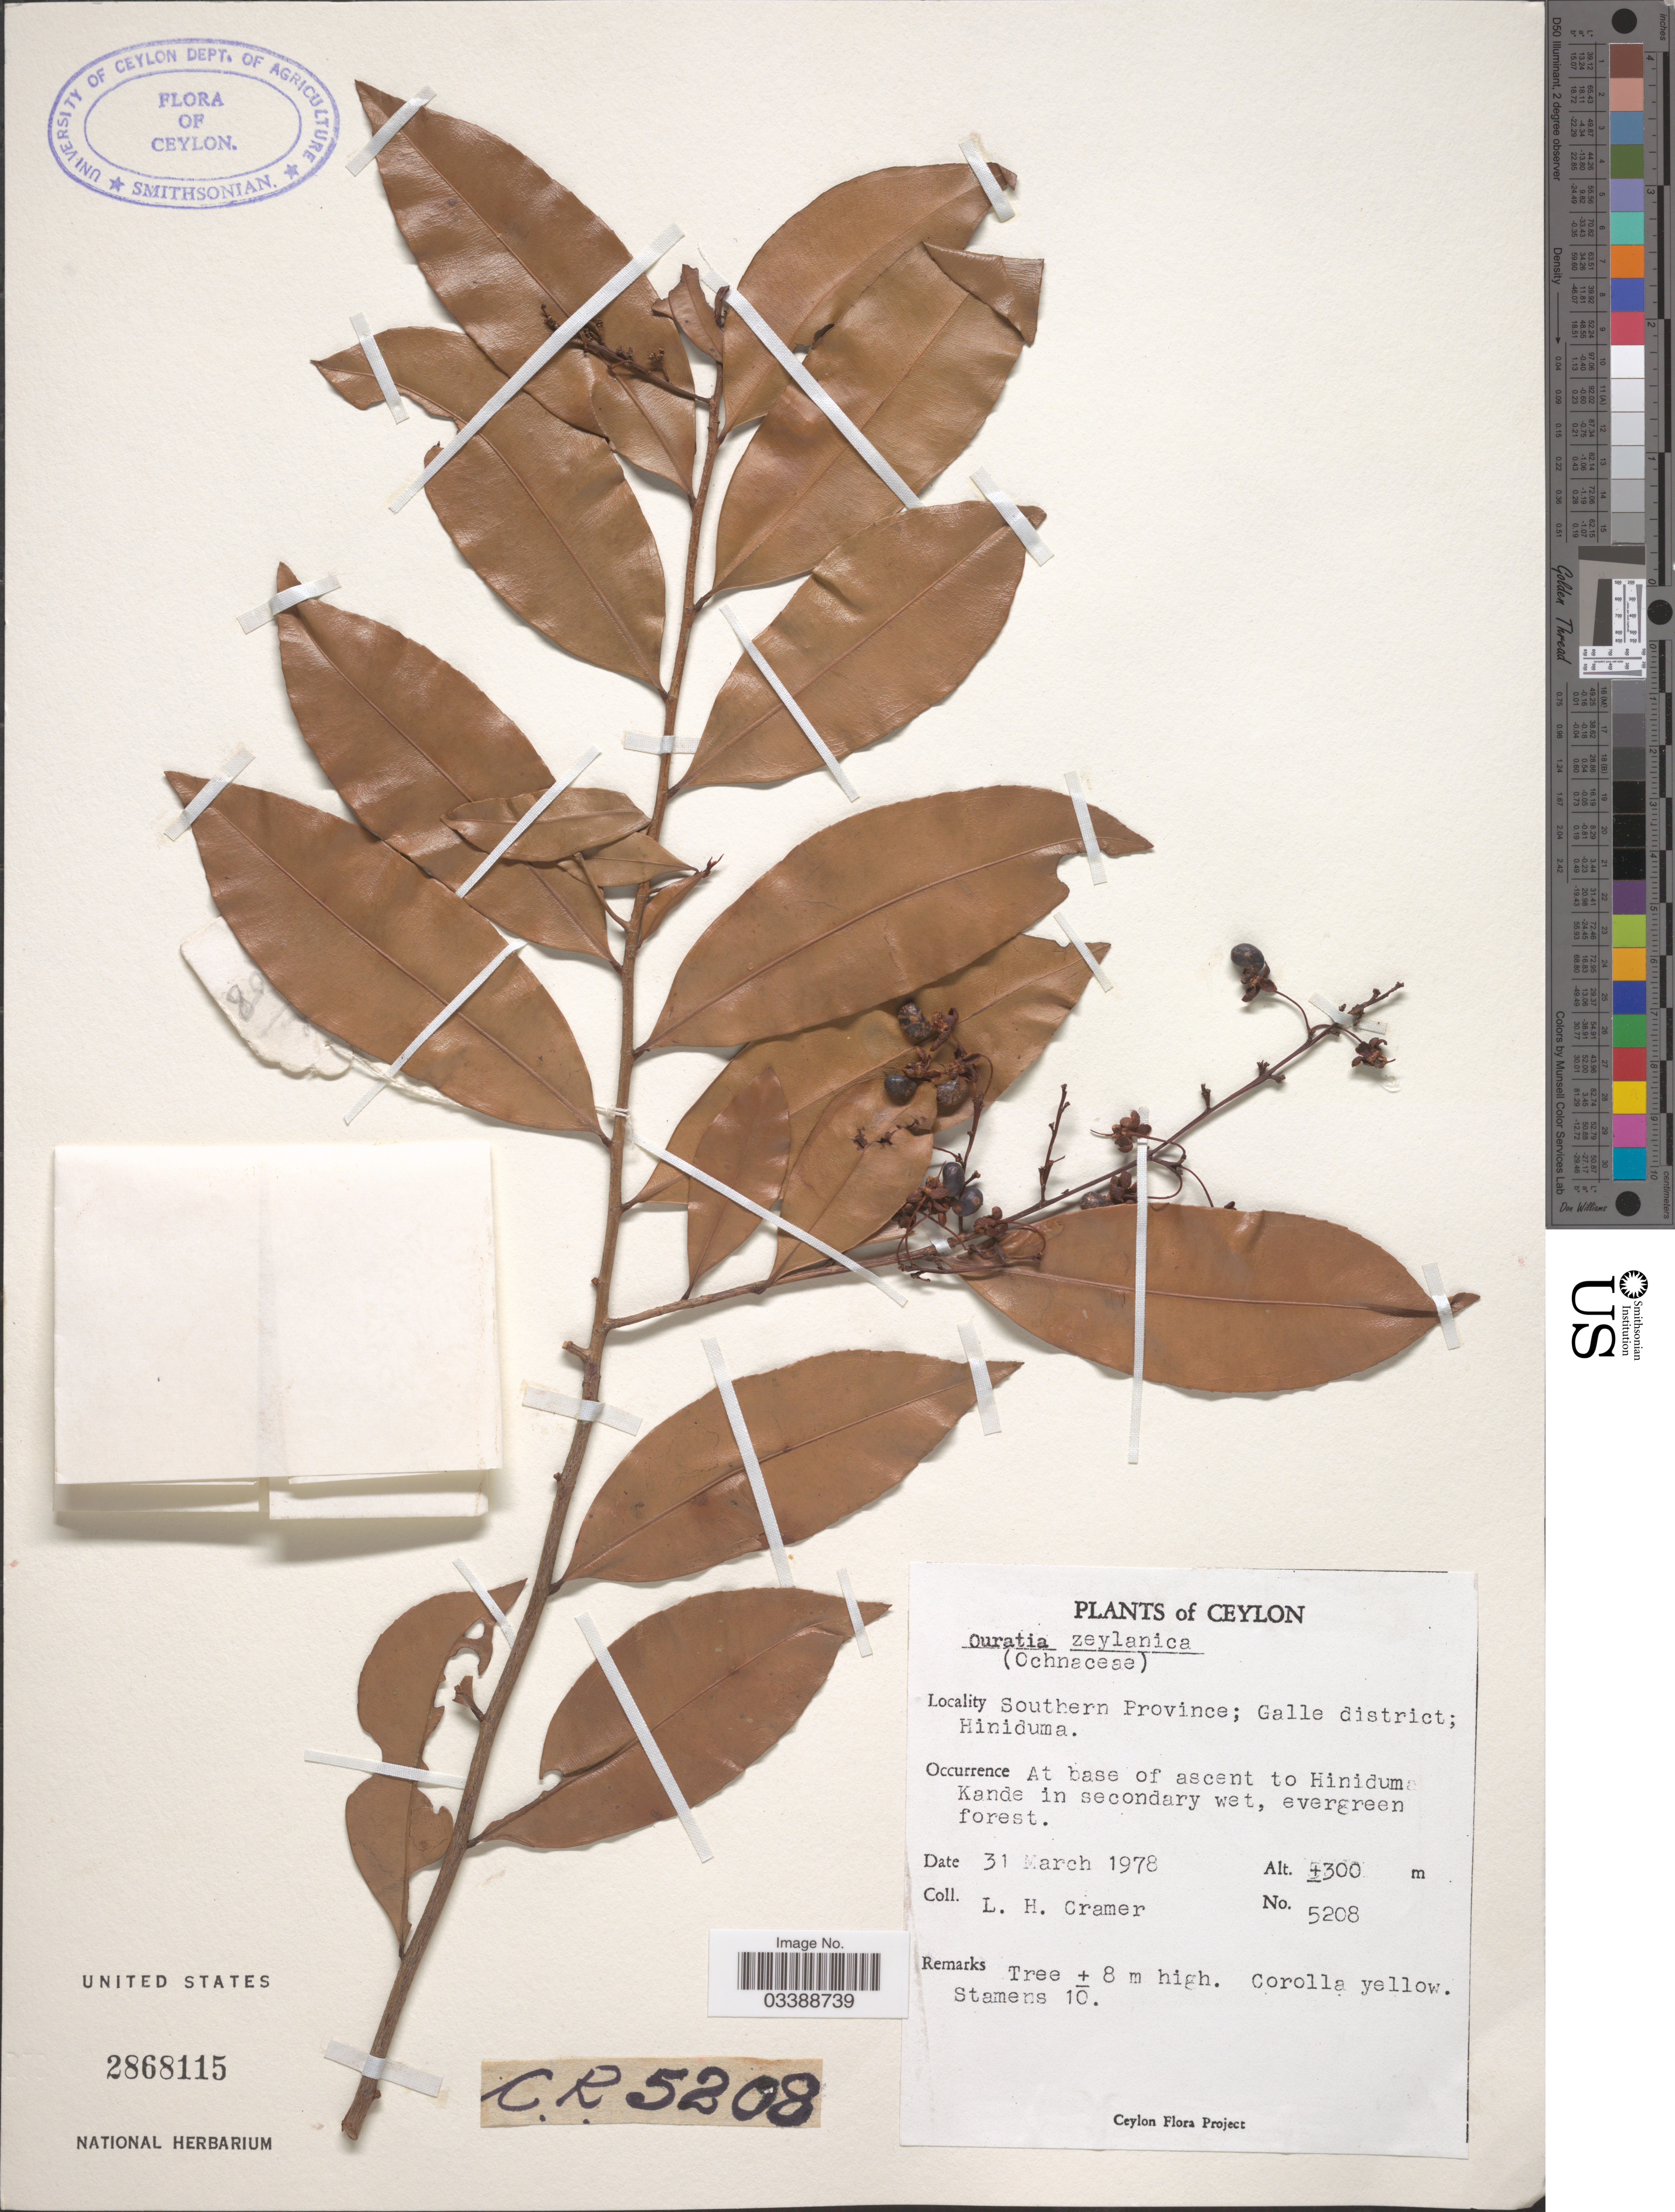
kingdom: Plantae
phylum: Tracheophyta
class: Magnoliopsida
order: Malpighiales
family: Ochnaceae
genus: Campylospermum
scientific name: Campylospermum serratum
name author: (Gaertn.) Bittrich & M.C.E. Amaral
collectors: L. H. Cramer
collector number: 5208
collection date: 1978-03-31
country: Sri Lanka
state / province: Southern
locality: Ceylon. Galle district; Hiniduma. At base of ascent to Hiniduma Kande.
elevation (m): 300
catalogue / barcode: US 2868115